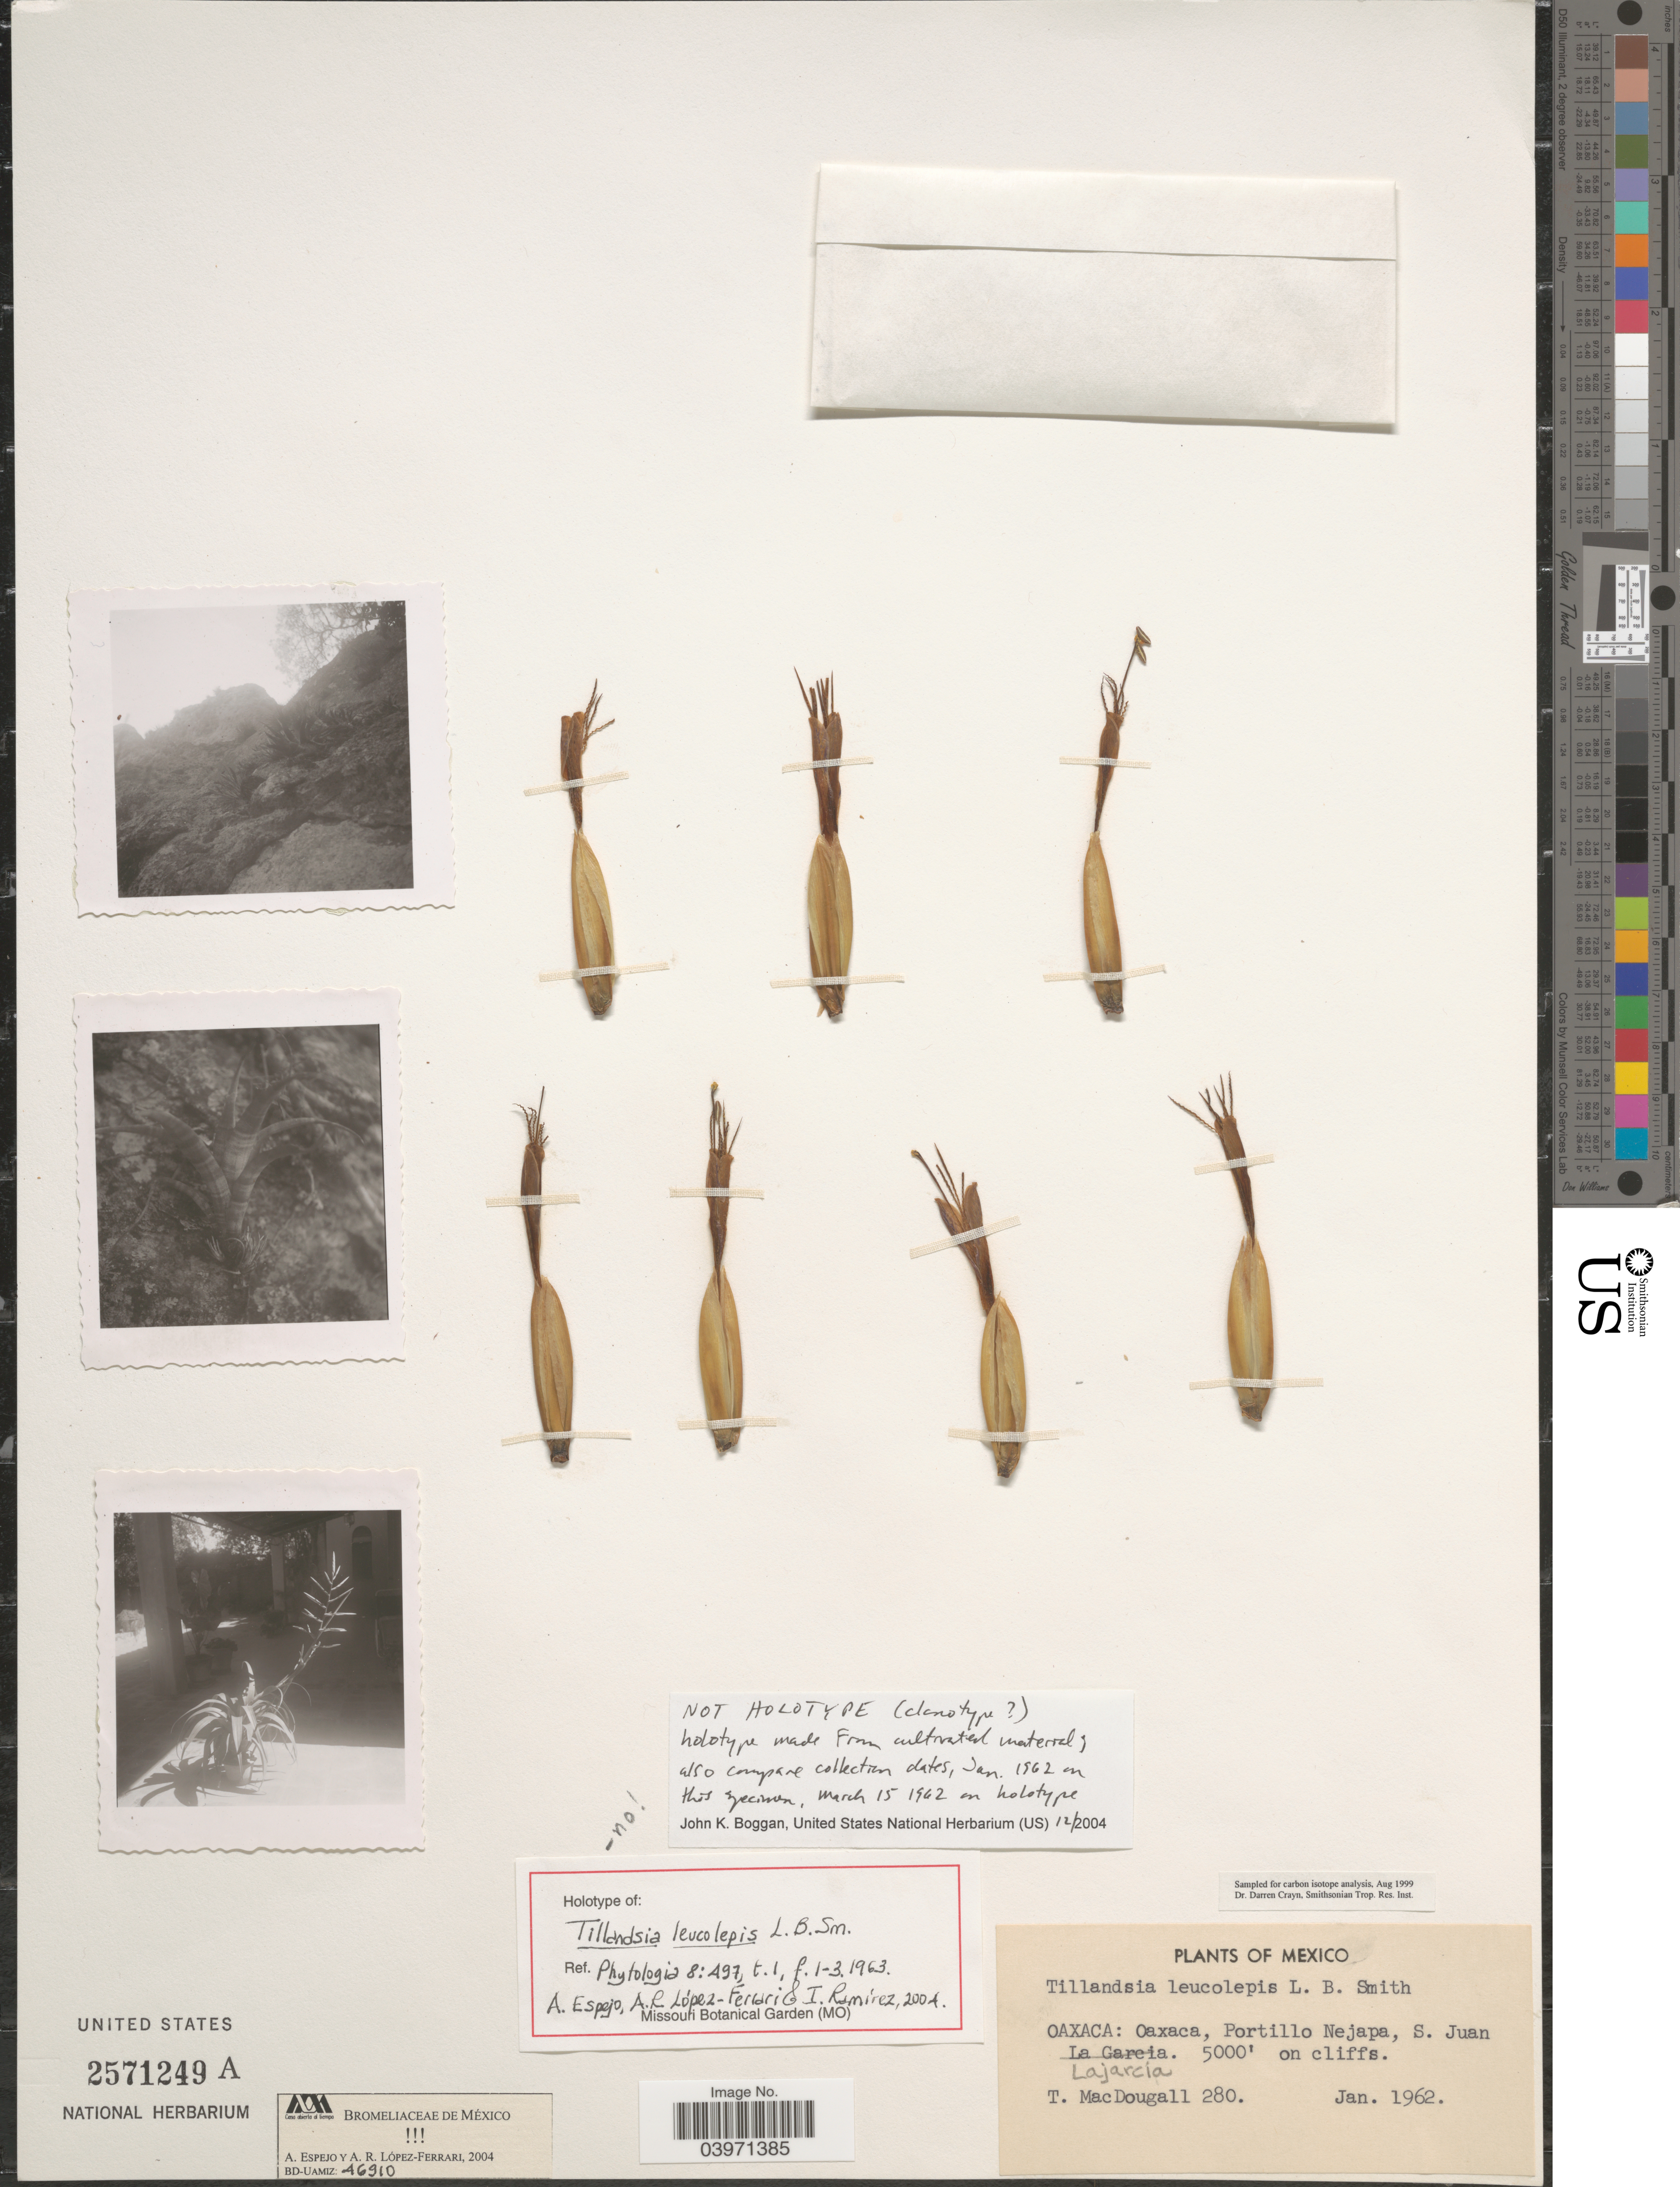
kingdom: Plantae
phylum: Tracheophyta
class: Liliopsida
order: Poales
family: Bromeliaceae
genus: Tillandsia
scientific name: Tillandsia leucolepis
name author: L.B. Sm.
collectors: T. B. MacDougall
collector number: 280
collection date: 1962-01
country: Mexico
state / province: Oaxaca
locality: Oaxaca, Portillo Nejapa, S. Juan Lajarcia.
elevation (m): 1524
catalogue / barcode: US 2571249A